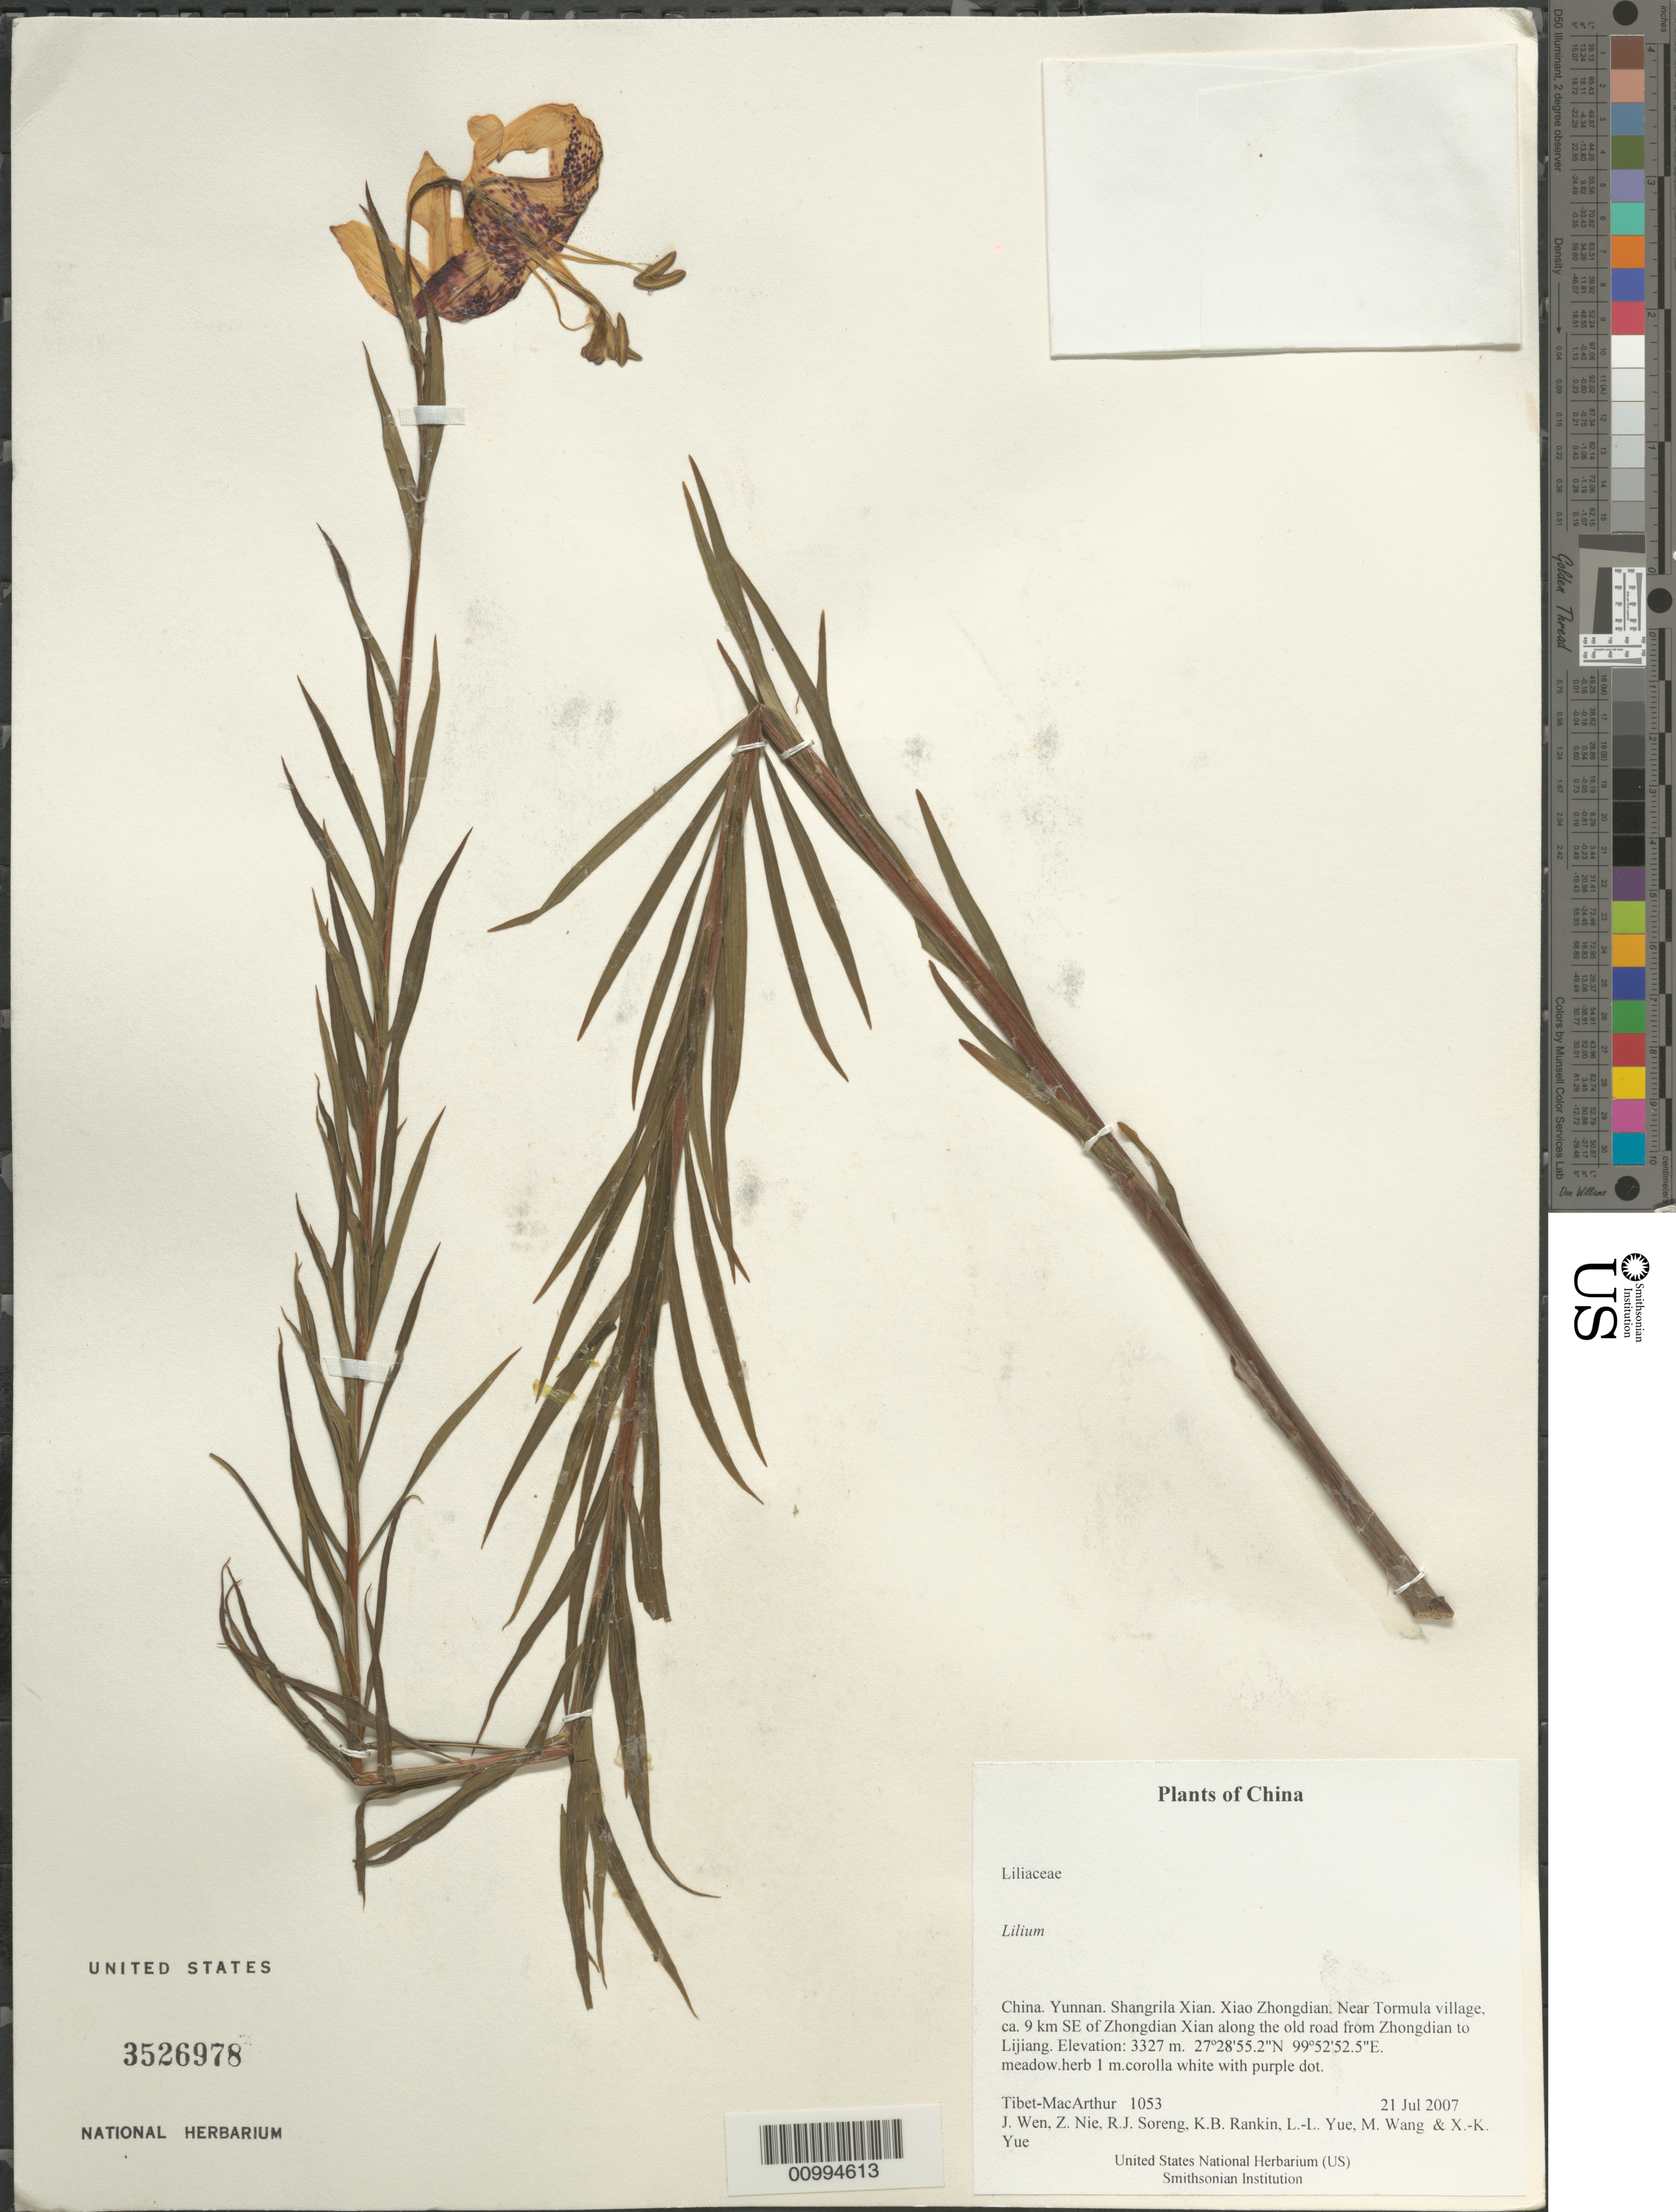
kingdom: Plantae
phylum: Tracheophyta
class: Liliopsida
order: Liliales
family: Liliaceae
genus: Lilium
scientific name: Lilium sp.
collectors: Tibet-MacArthur, J. Wen, Z. Nie, R. J. Soreng, K. Rankin, L. Yue, M. Wang & X. Yue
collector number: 1053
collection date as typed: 21 Jul 2007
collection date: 2007-07-21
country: China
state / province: Yunnan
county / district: Shangrila Xian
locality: Xiao Zhongdian. Near Tormula village, ca. 9 km SE of Zhongdian Xian along the old road from Zhongdian to Lijiang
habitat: meadow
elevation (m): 3327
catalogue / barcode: US 3526978